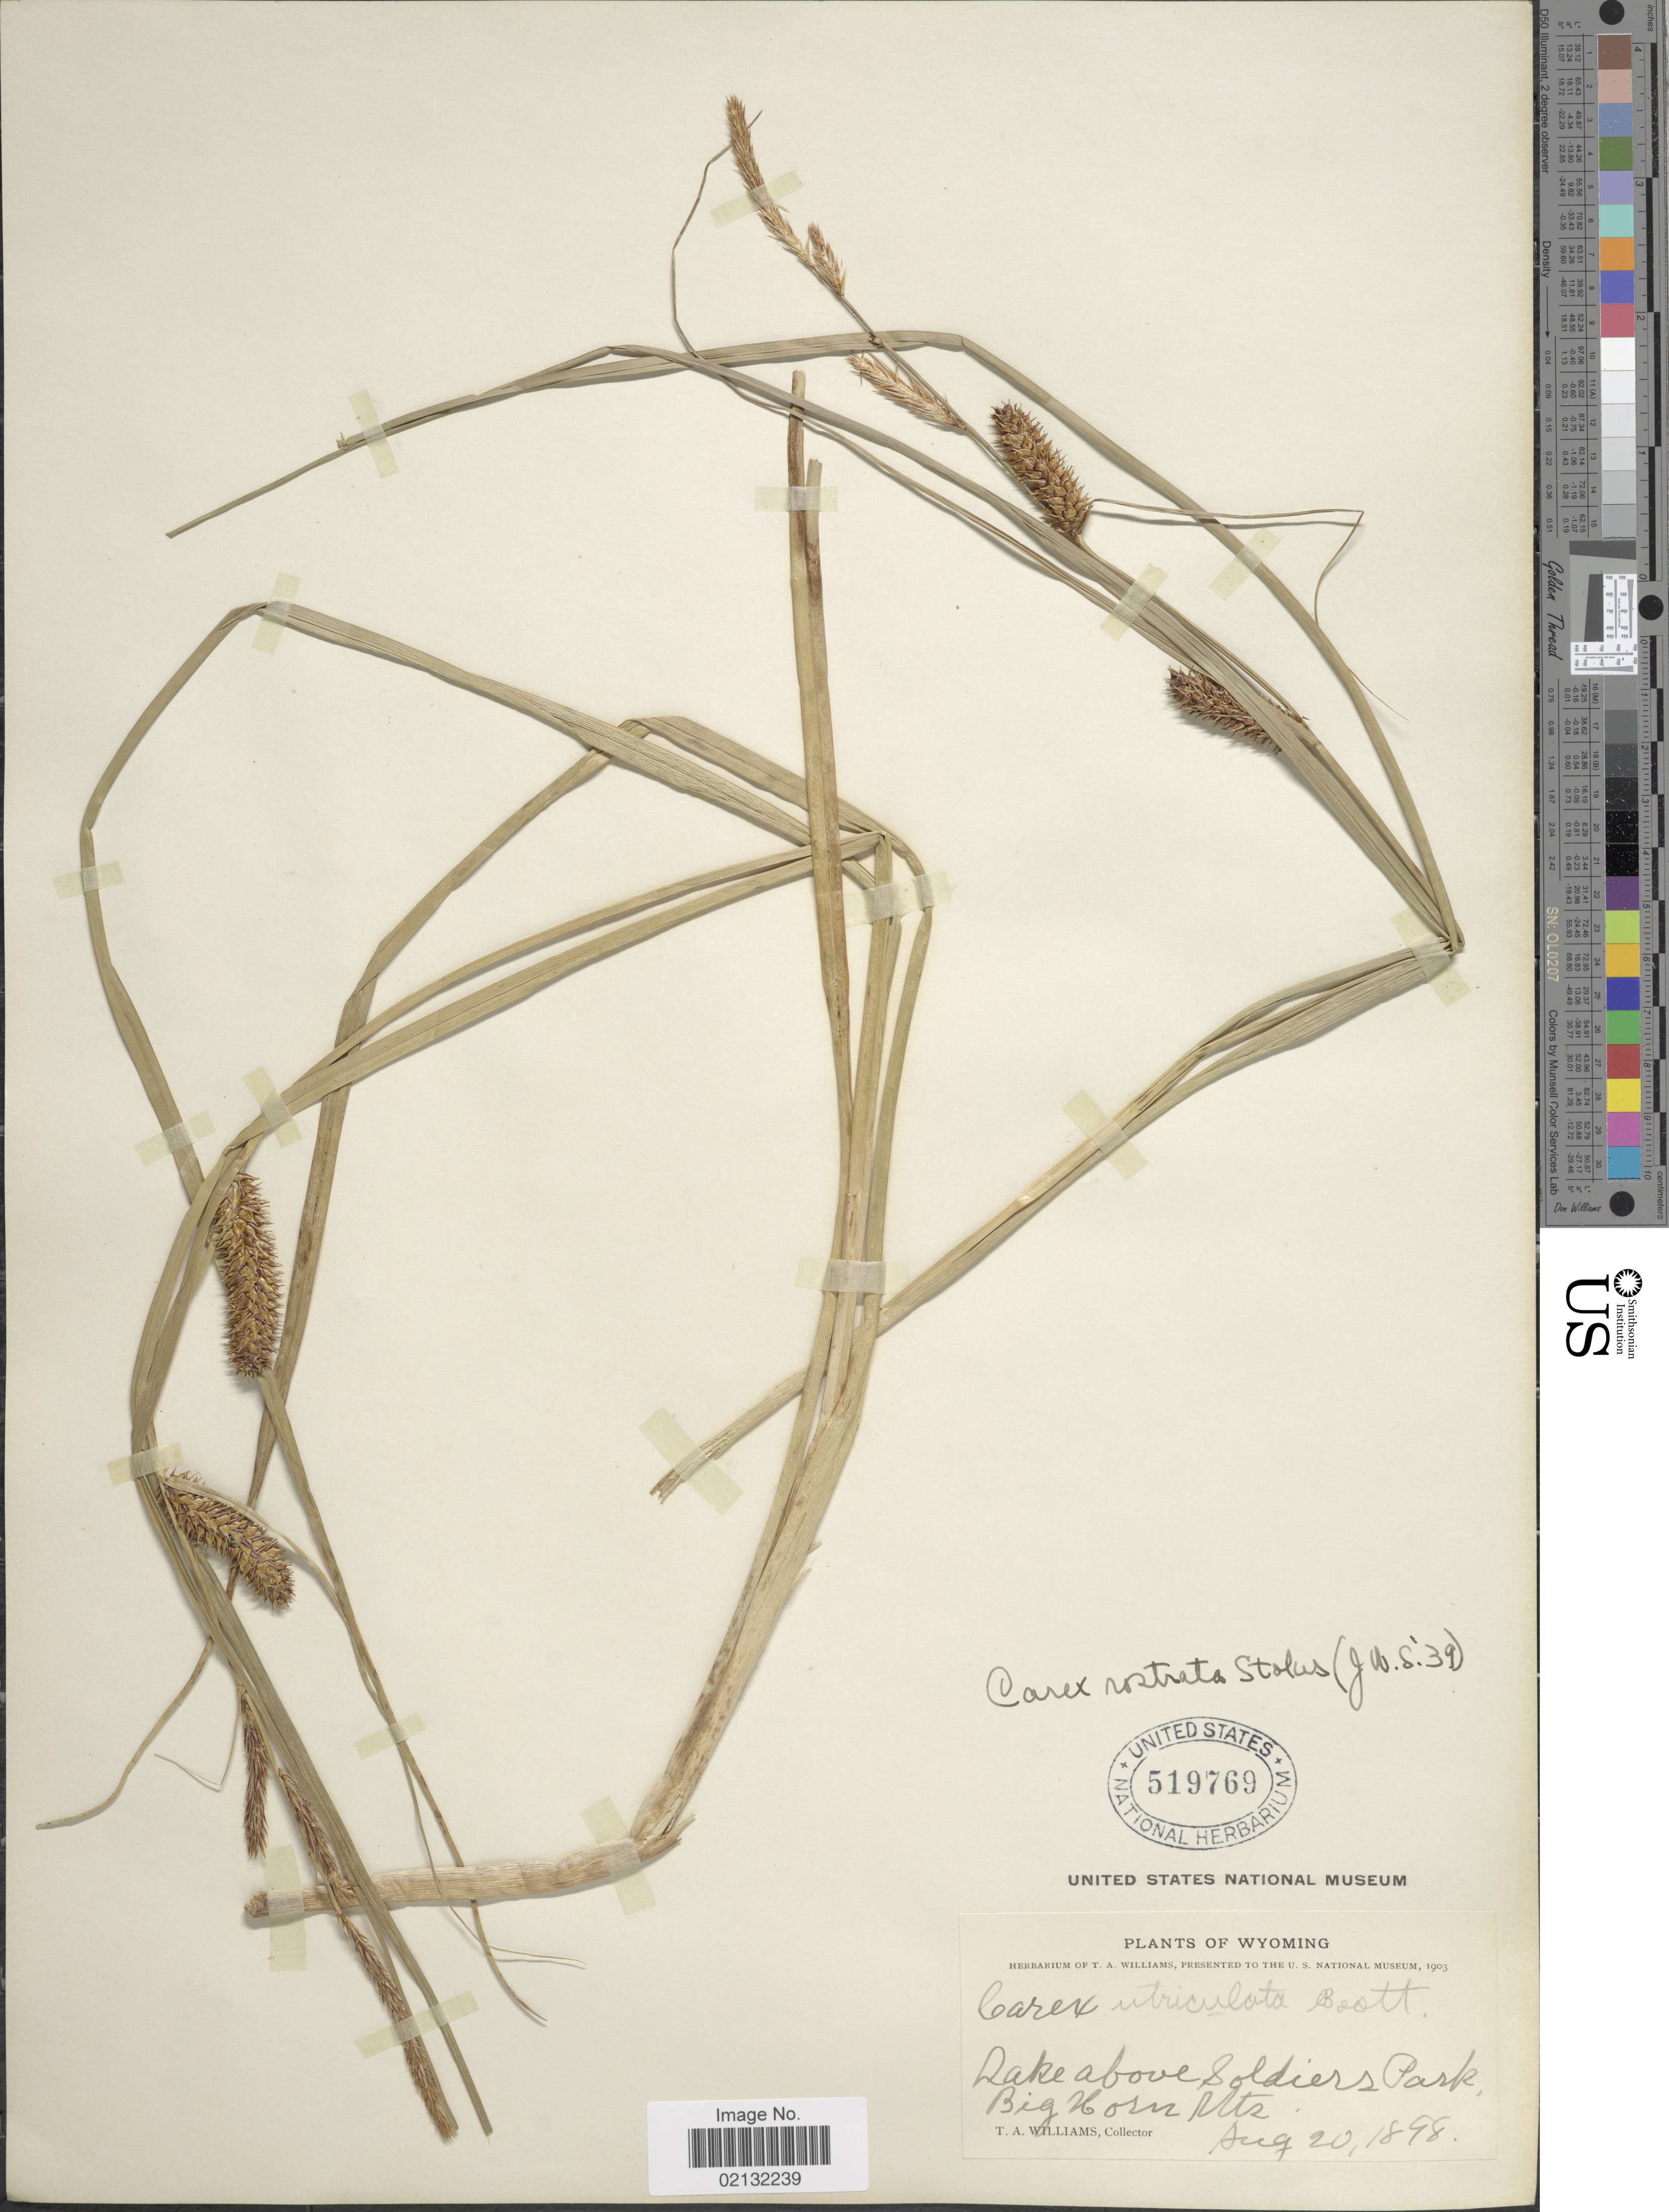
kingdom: Plantae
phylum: Tracheophyta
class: Liliopsida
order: Poales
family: Cyperaceae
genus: Carex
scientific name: Carex rostrata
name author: Stokes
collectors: T. A. Williams (herbarium)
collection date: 1898-08-20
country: United States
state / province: Wyoming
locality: Lake above Soldiers Park, Big Horn Mts.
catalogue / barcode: US 519769